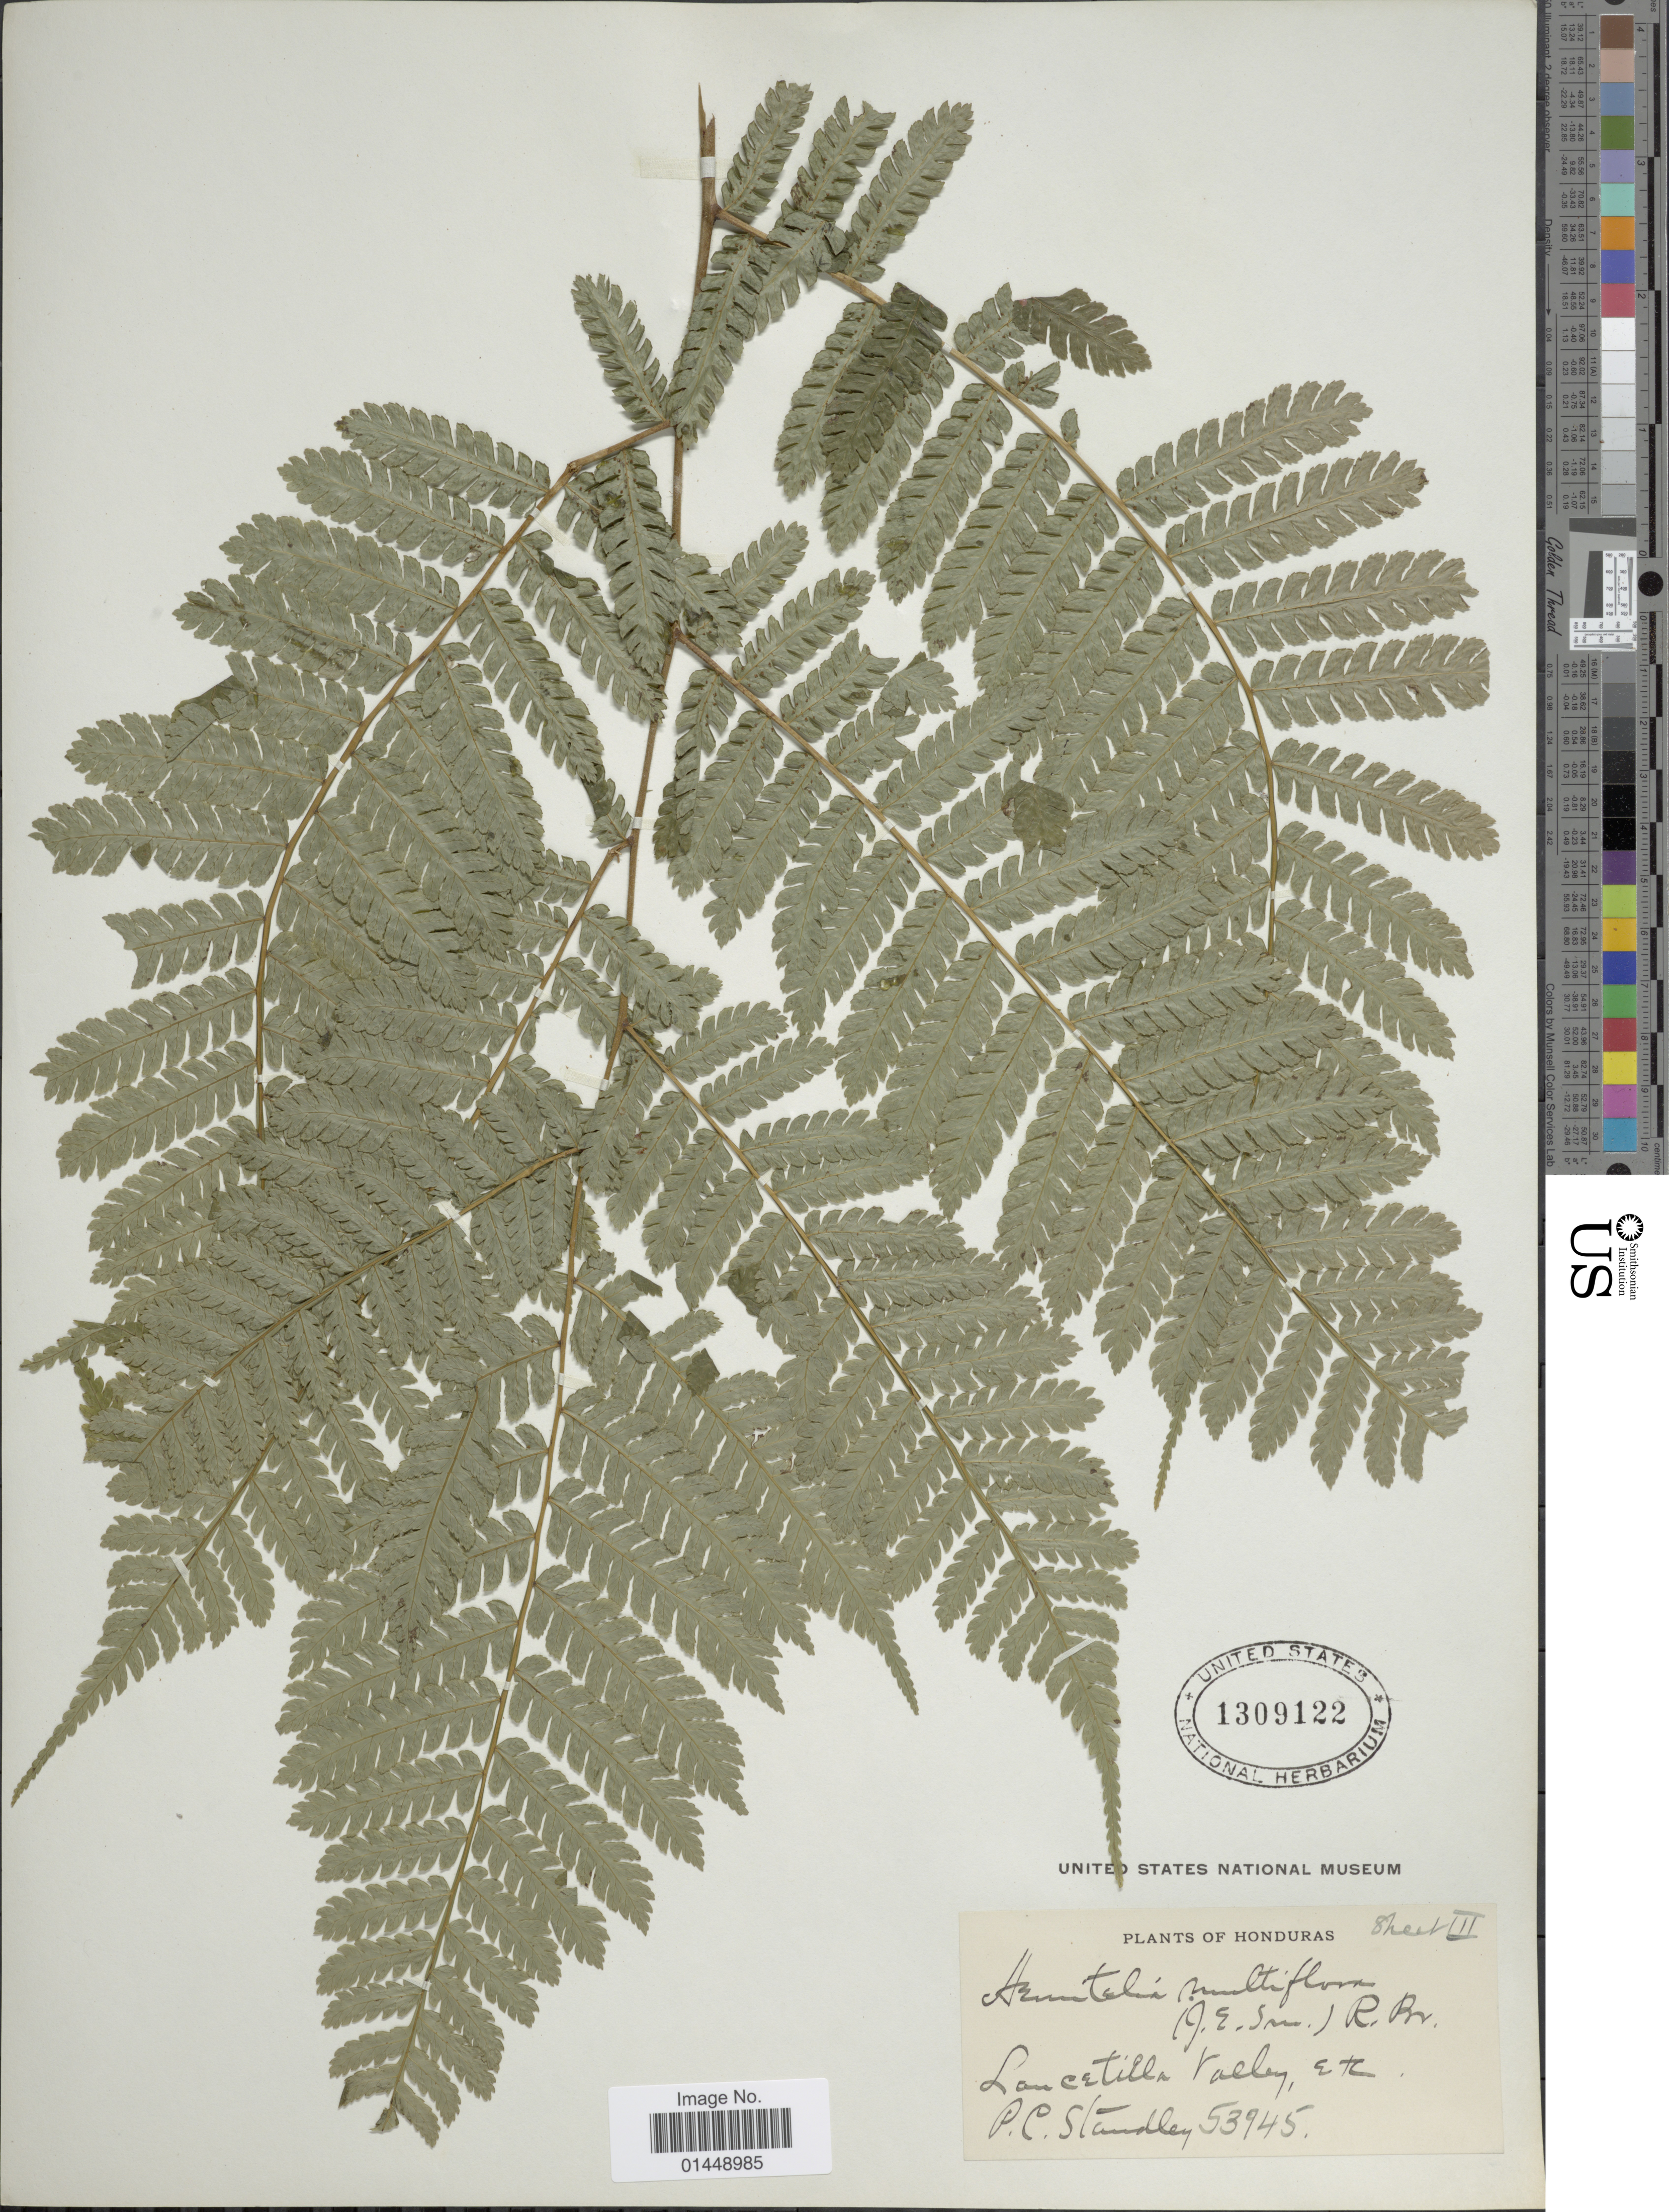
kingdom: Plantae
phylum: Tracheophyta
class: Polypodiopsida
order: Cyatheales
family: Cyatheaceae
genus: Cyathea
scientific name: Cyathea multiflora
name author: Sm.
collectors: P. C. Standley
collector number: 53945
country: Honduras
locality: Lancetilla Valley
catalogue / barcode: US 1309122